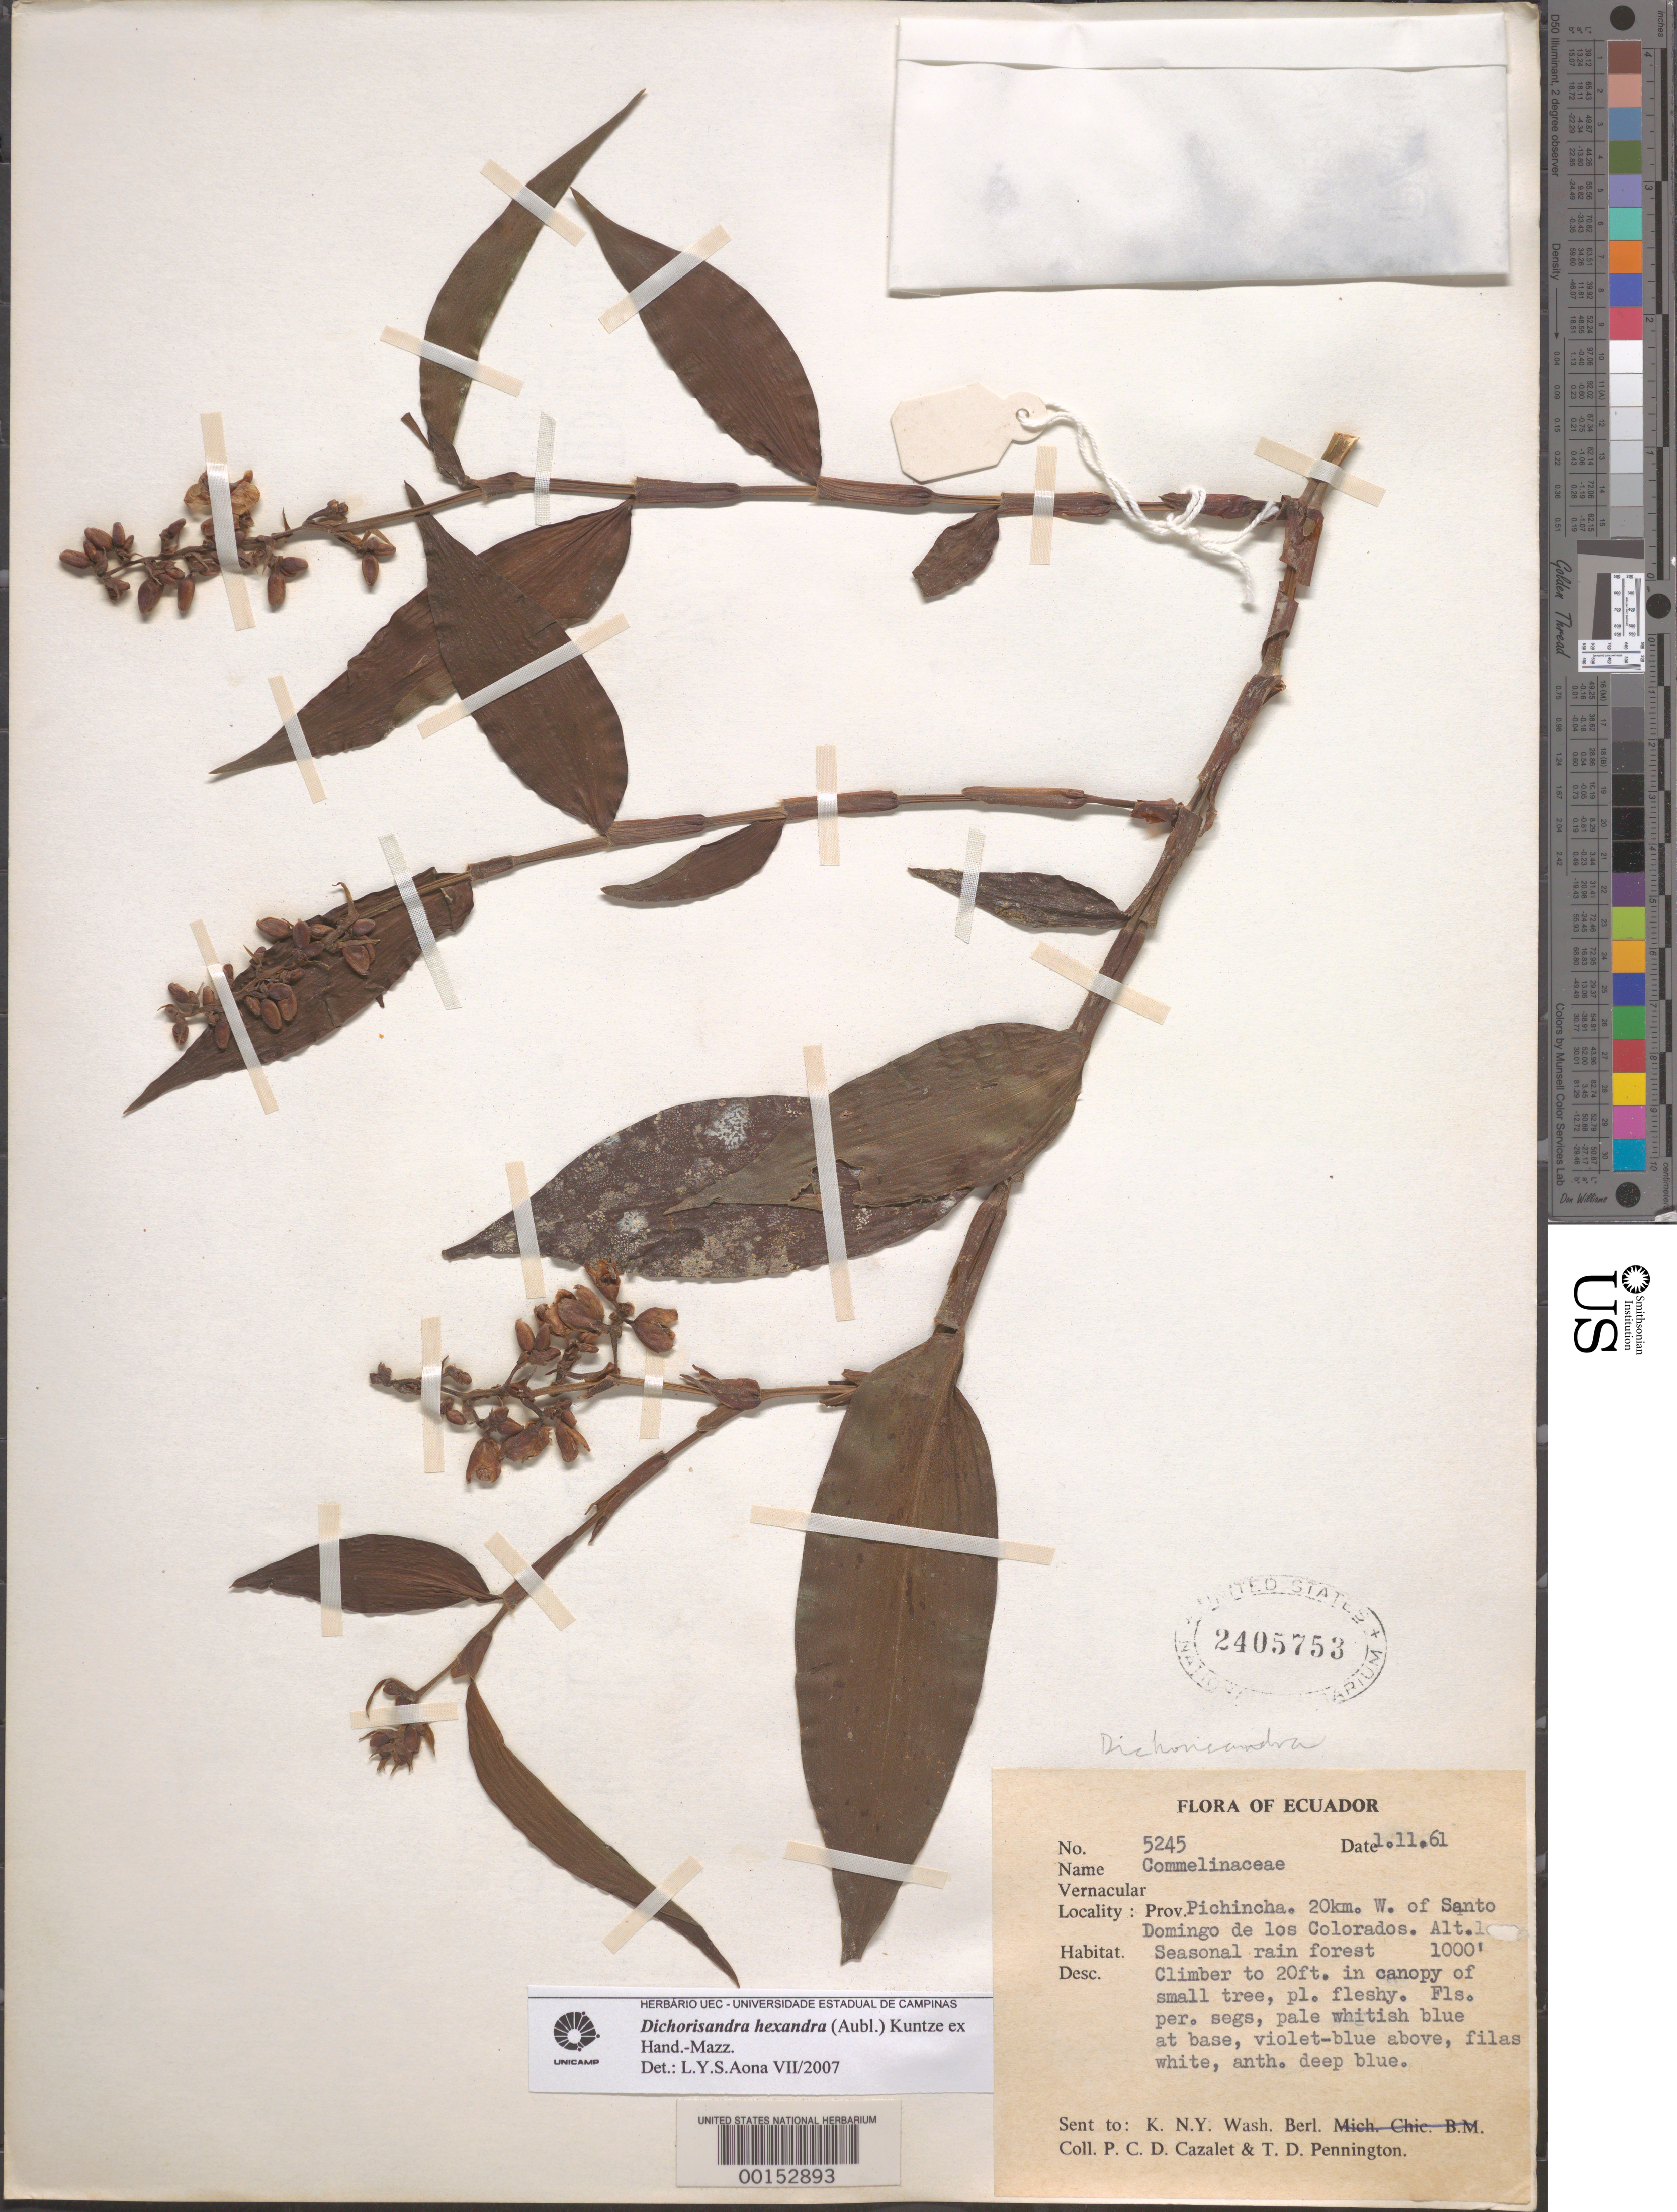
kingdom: Plantae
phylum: Tracheophyta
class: Liliopsida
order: Commelinales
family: Commelinaceae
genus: Dichorisandra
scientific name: Dichorisandra hexandra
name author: (Aubl.) Standl.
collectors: P. Cazalet & T. D. Pennington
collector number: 5245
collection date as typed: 01 Nov 1961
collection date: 1961-11-01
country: Ecuador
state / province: Pichincha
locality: W of Santo Domingo de los Colorados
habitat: Seasonal rainforest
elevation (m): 305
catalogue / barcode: US 2405753